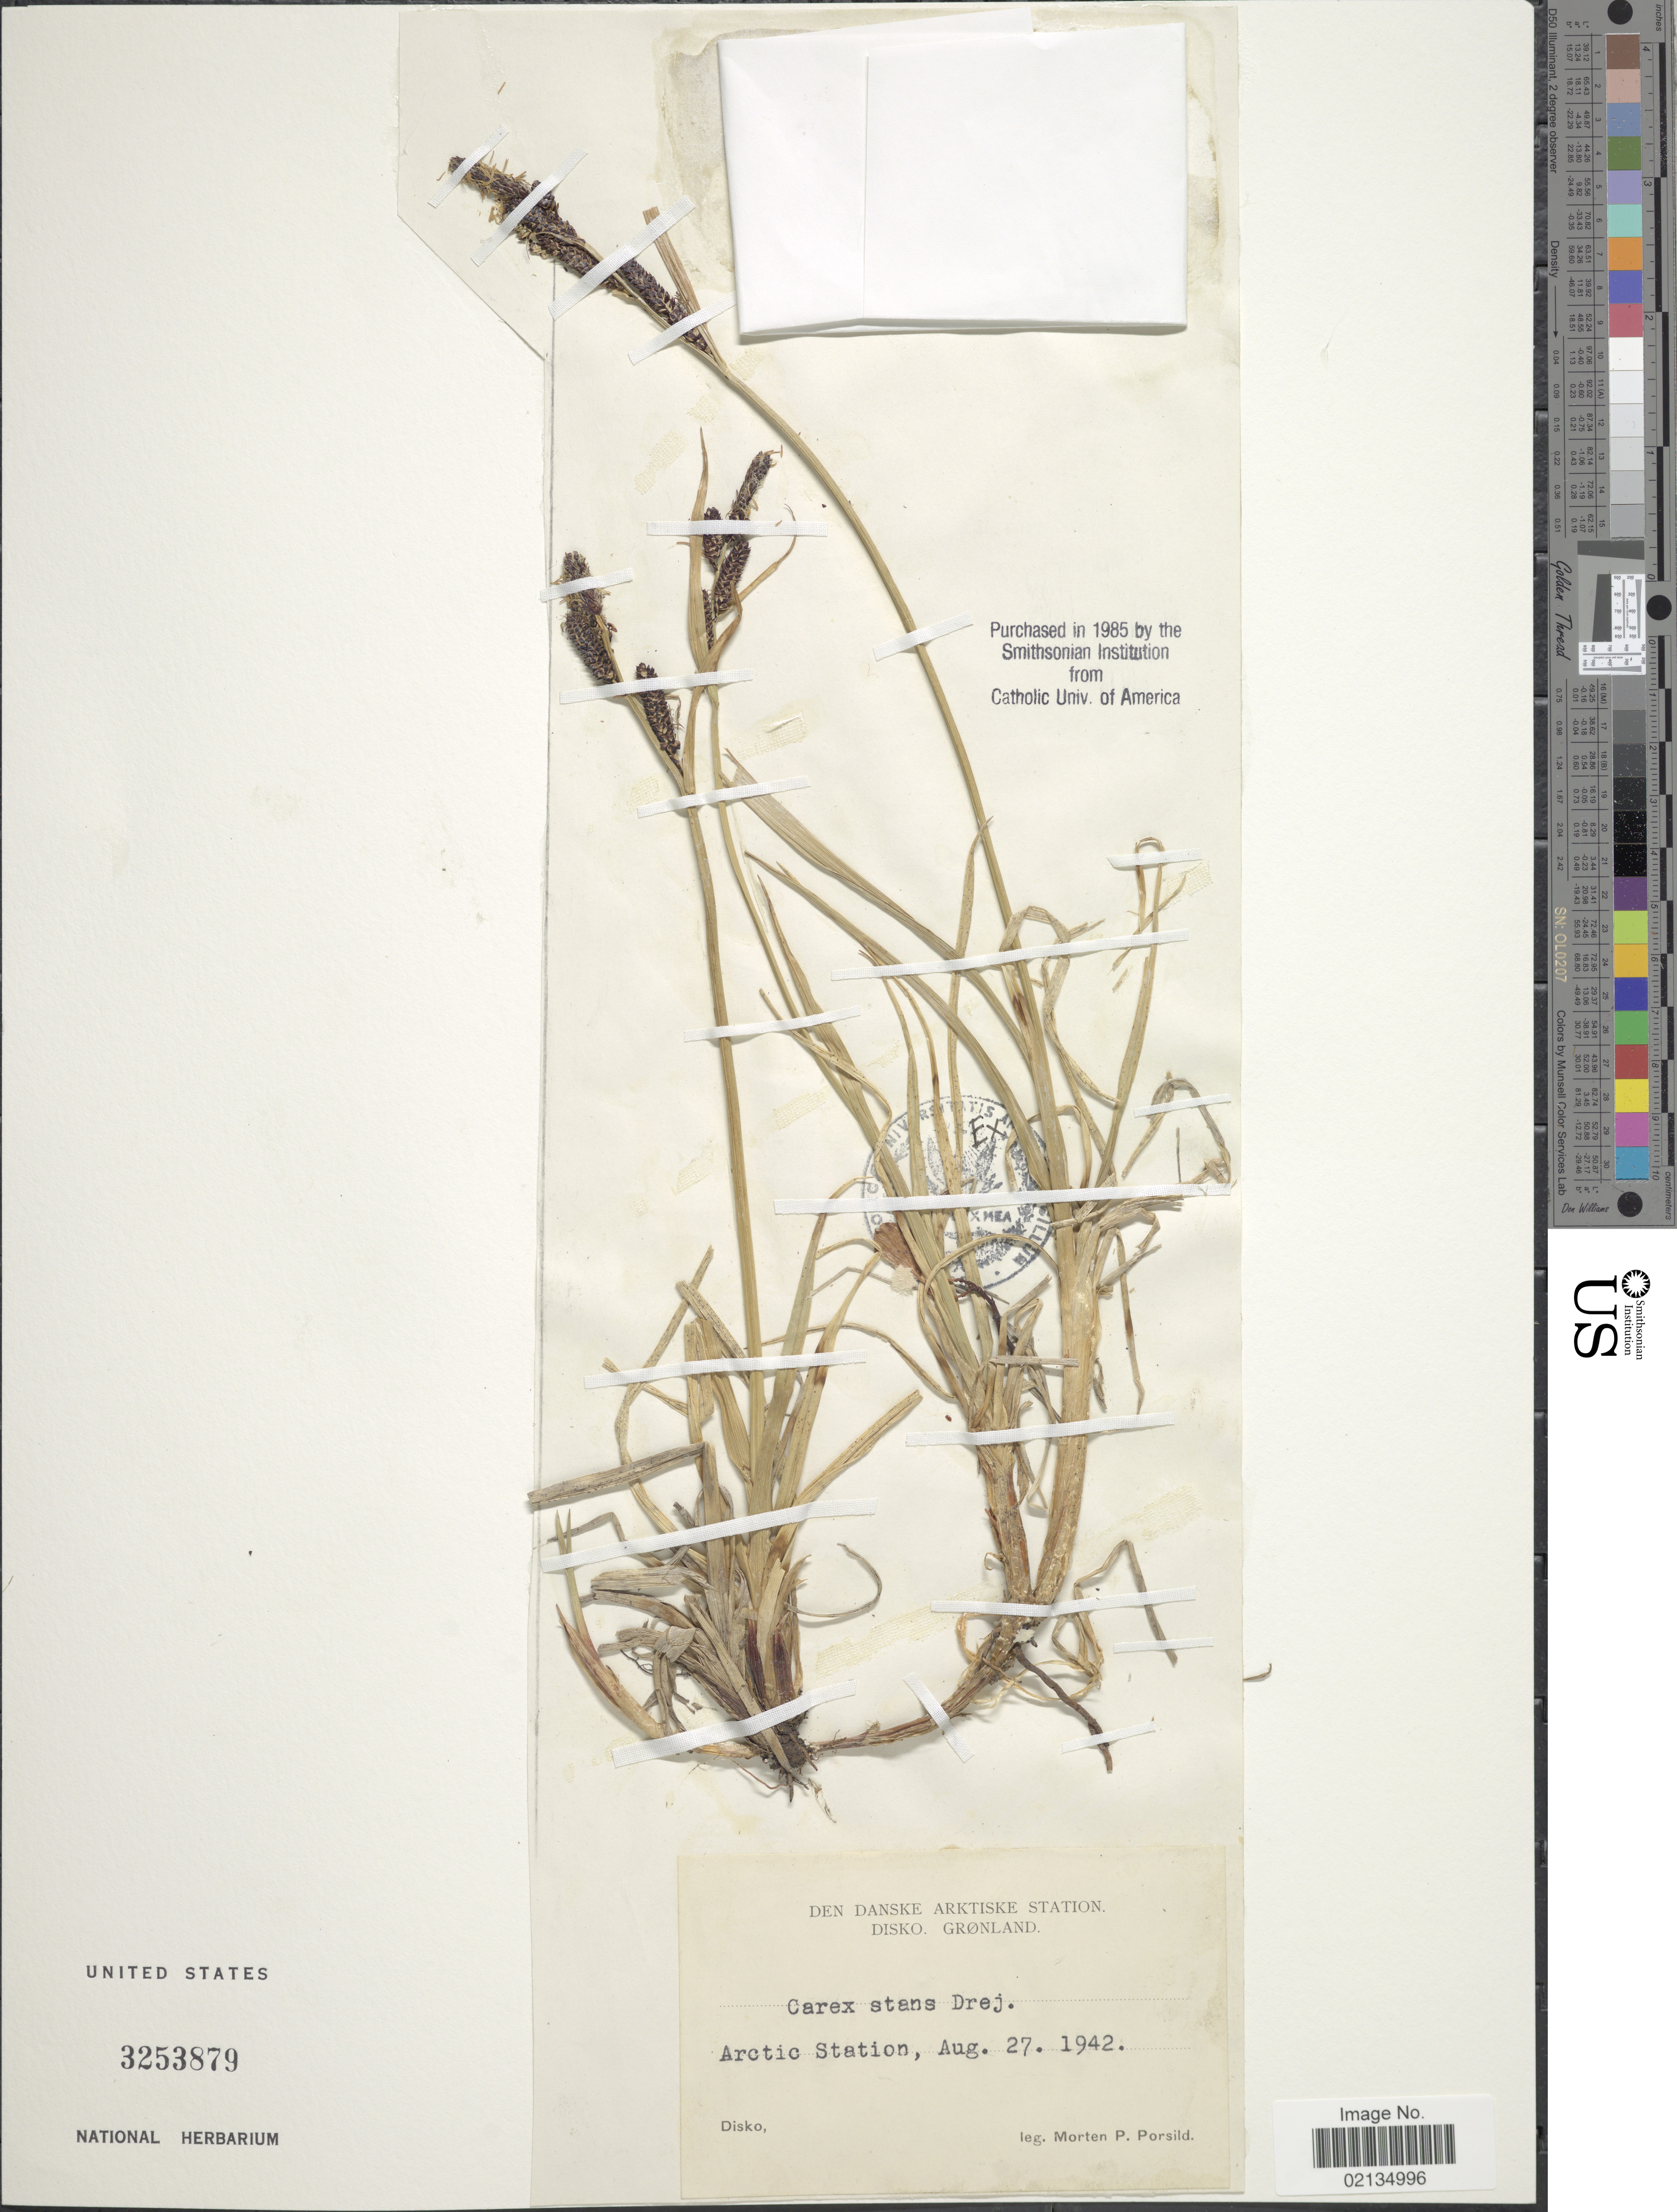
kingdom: Plantae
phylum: Tracheophyta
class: Liliopsida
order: Poales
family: Cyperaceae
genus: Carex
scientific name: Carex aquatilis var. minor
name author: Boott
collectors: M. P. Porsild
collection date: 1942-07-27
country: Greenland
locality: Arctic Station. Disko.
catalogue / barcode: US 3253879